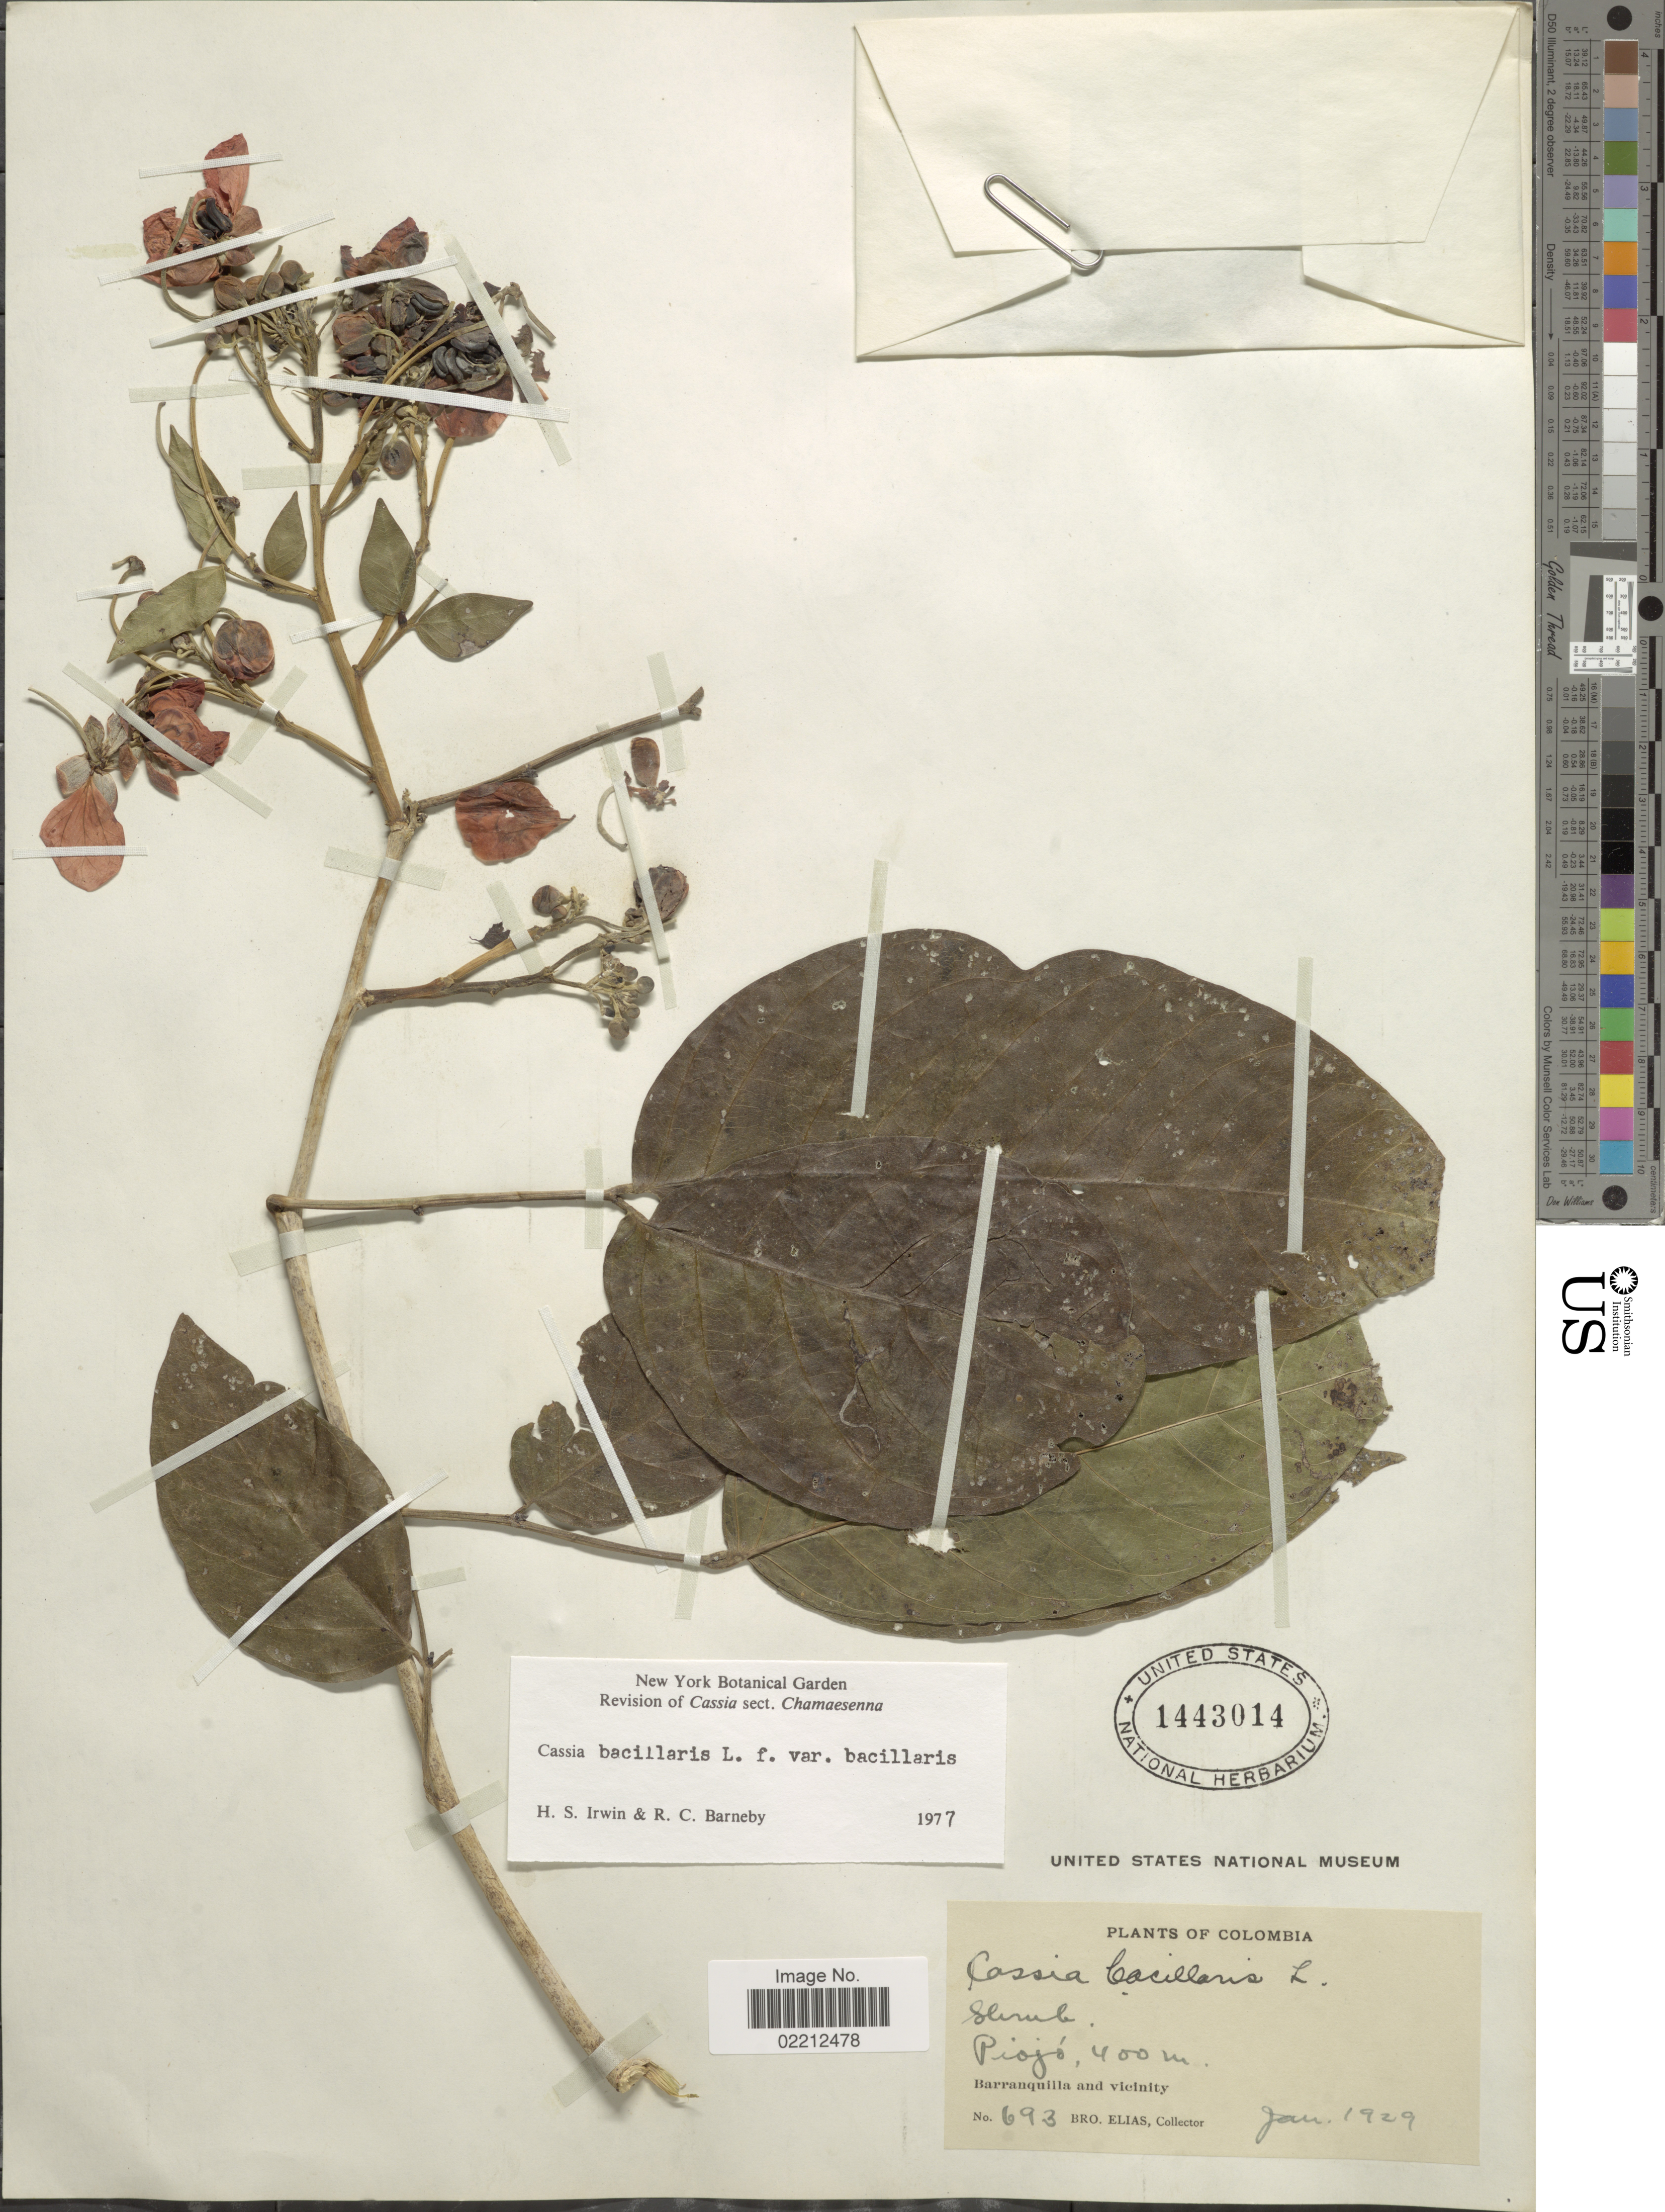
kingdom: Plantae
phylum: Tracheophyta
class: Magnoliopsida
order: Fabales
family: Fabaceae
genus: Senna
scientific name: Senna bacillaris var. bacillaris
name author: (L. f.) H.S. Irwin & Barneby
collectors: Bro. Elias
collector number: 693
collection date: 1929-01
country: Colombia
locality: Colombia, Piojo, Barranquilla and vicinity.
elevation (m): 400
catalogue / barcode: US 1443014